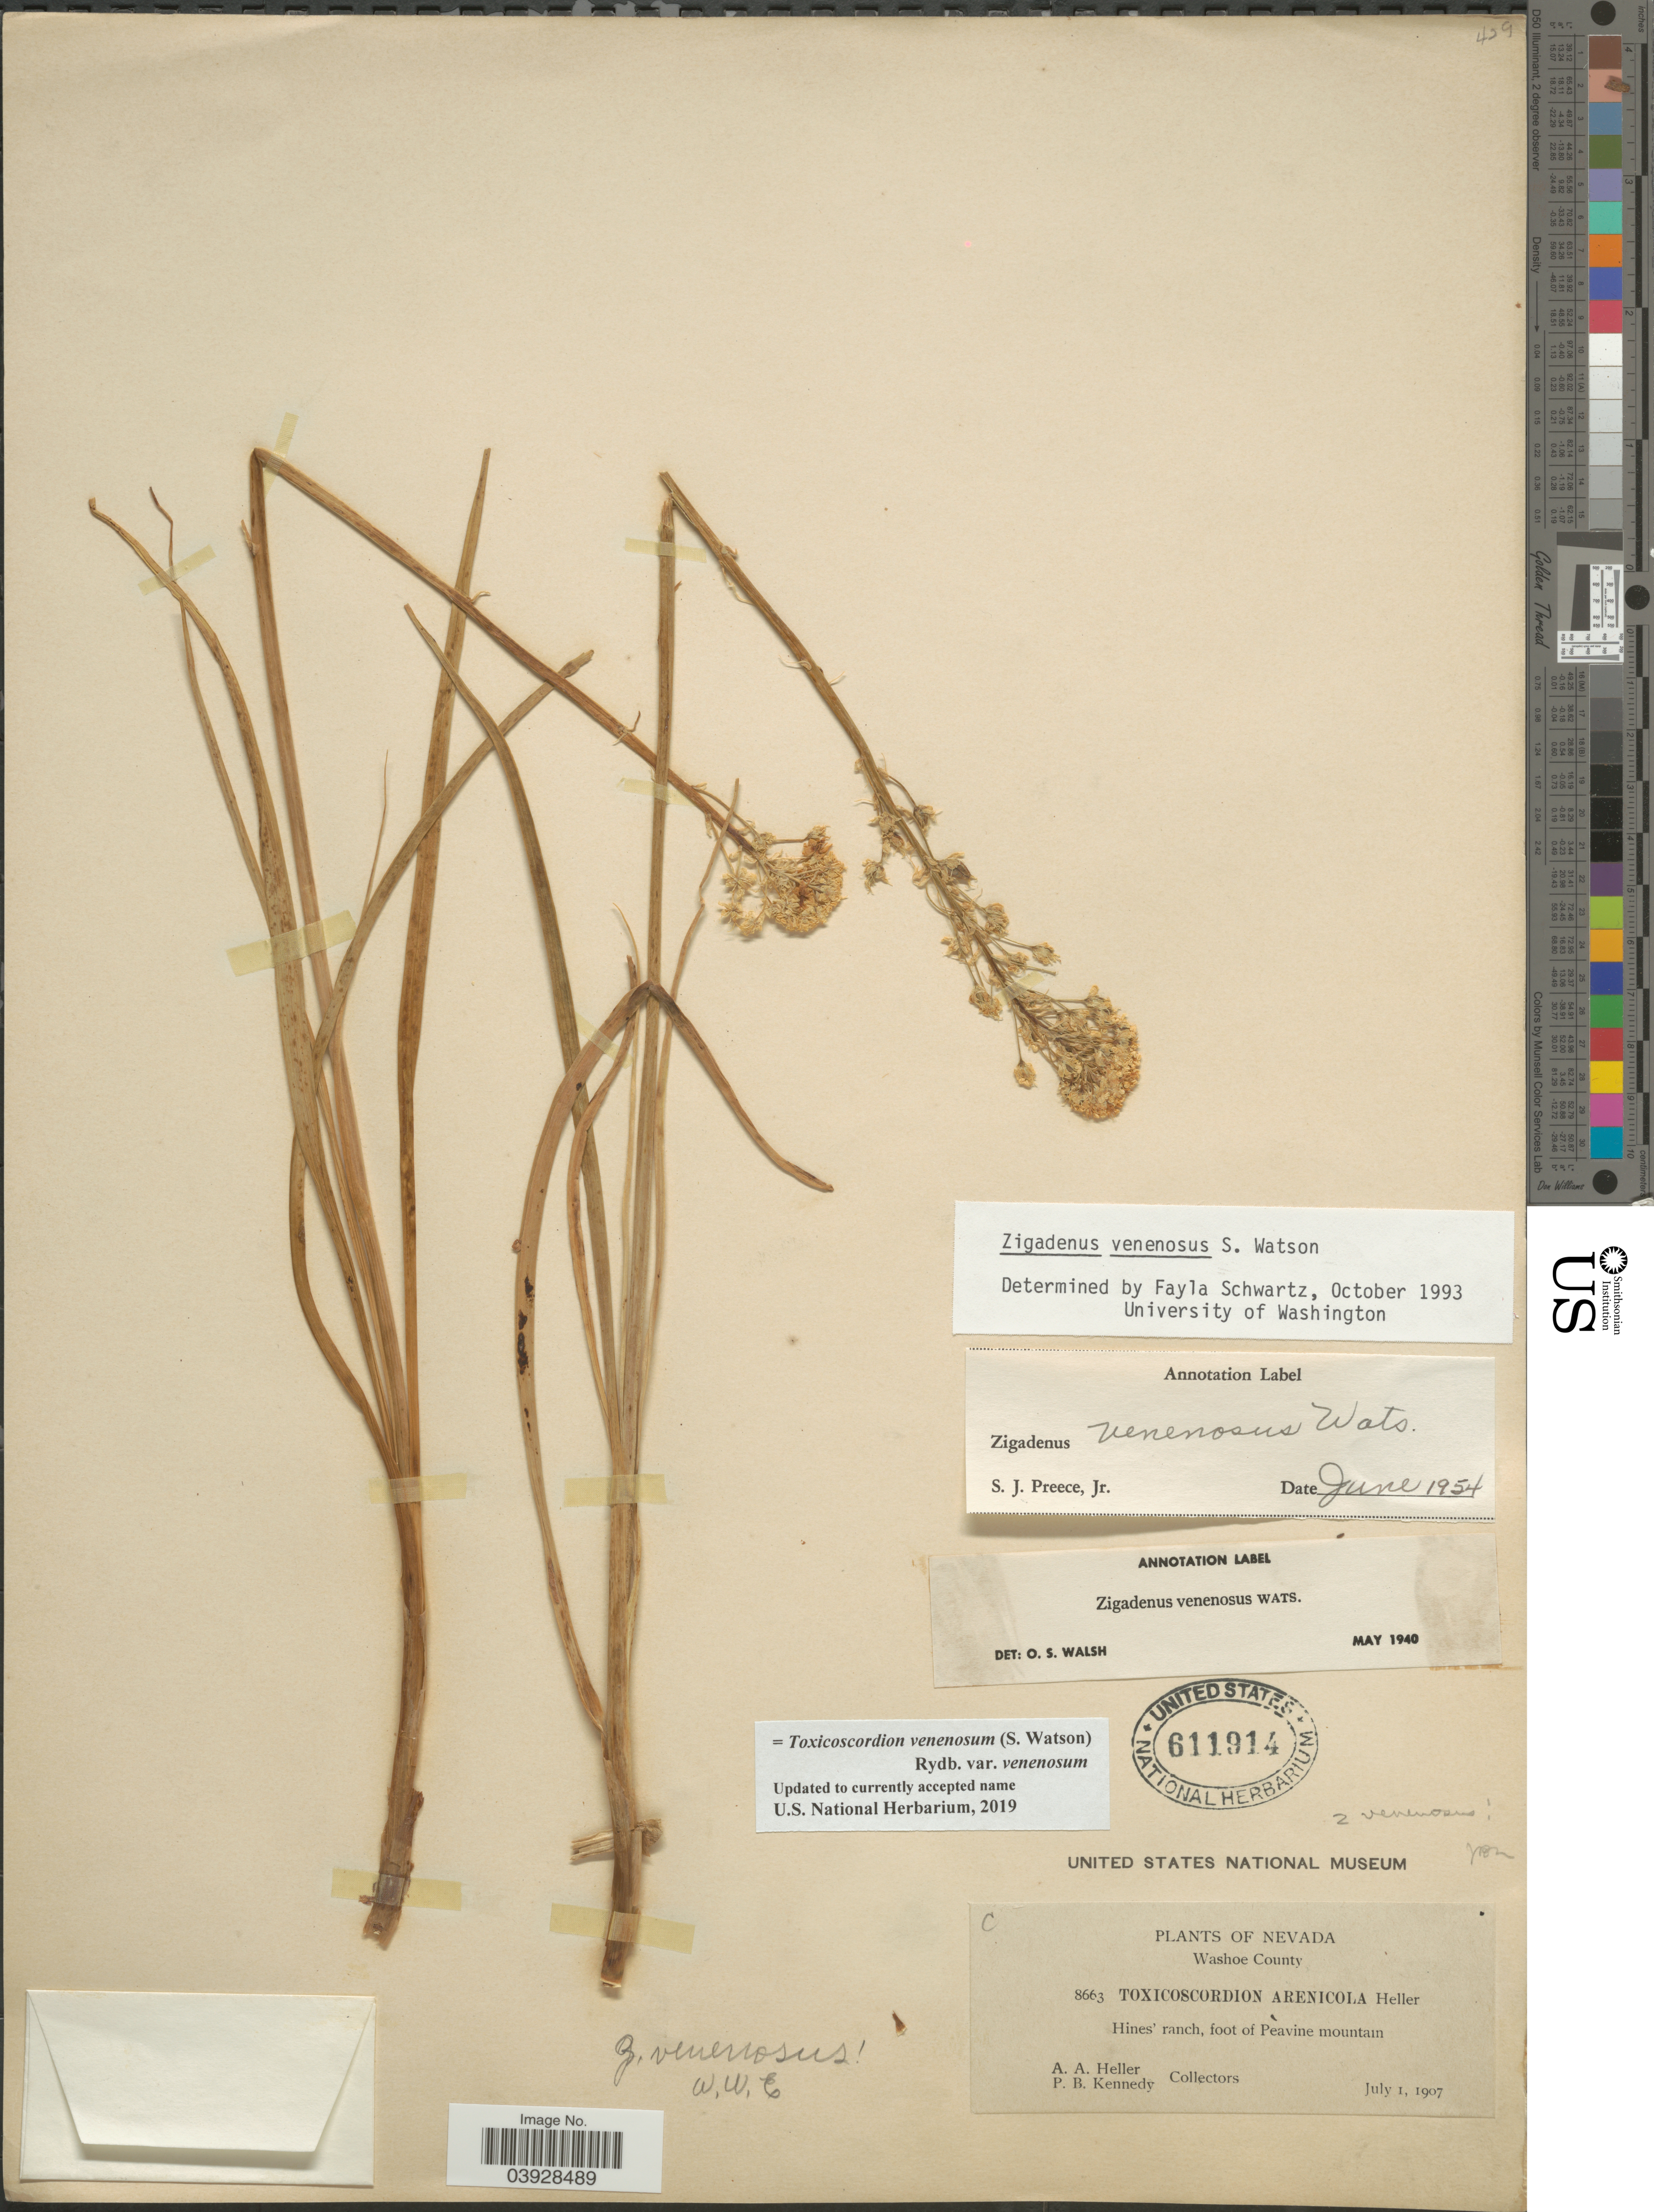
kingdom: Plantae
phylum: Tracheophyta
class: Liliopsida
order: Liliales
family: Melanthiaceae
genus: Toxicoscordion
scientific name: Toxicoscordion venenosum var. gramineum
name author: (Rydb.) Brasher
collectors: A. A. Heller & P. B. Kennedy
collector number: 8663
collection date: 1907-07-01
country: United States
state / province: Nevada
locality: Washoe County. Hines' ranch, foot of Peavine mountain.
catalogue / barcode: US 611914